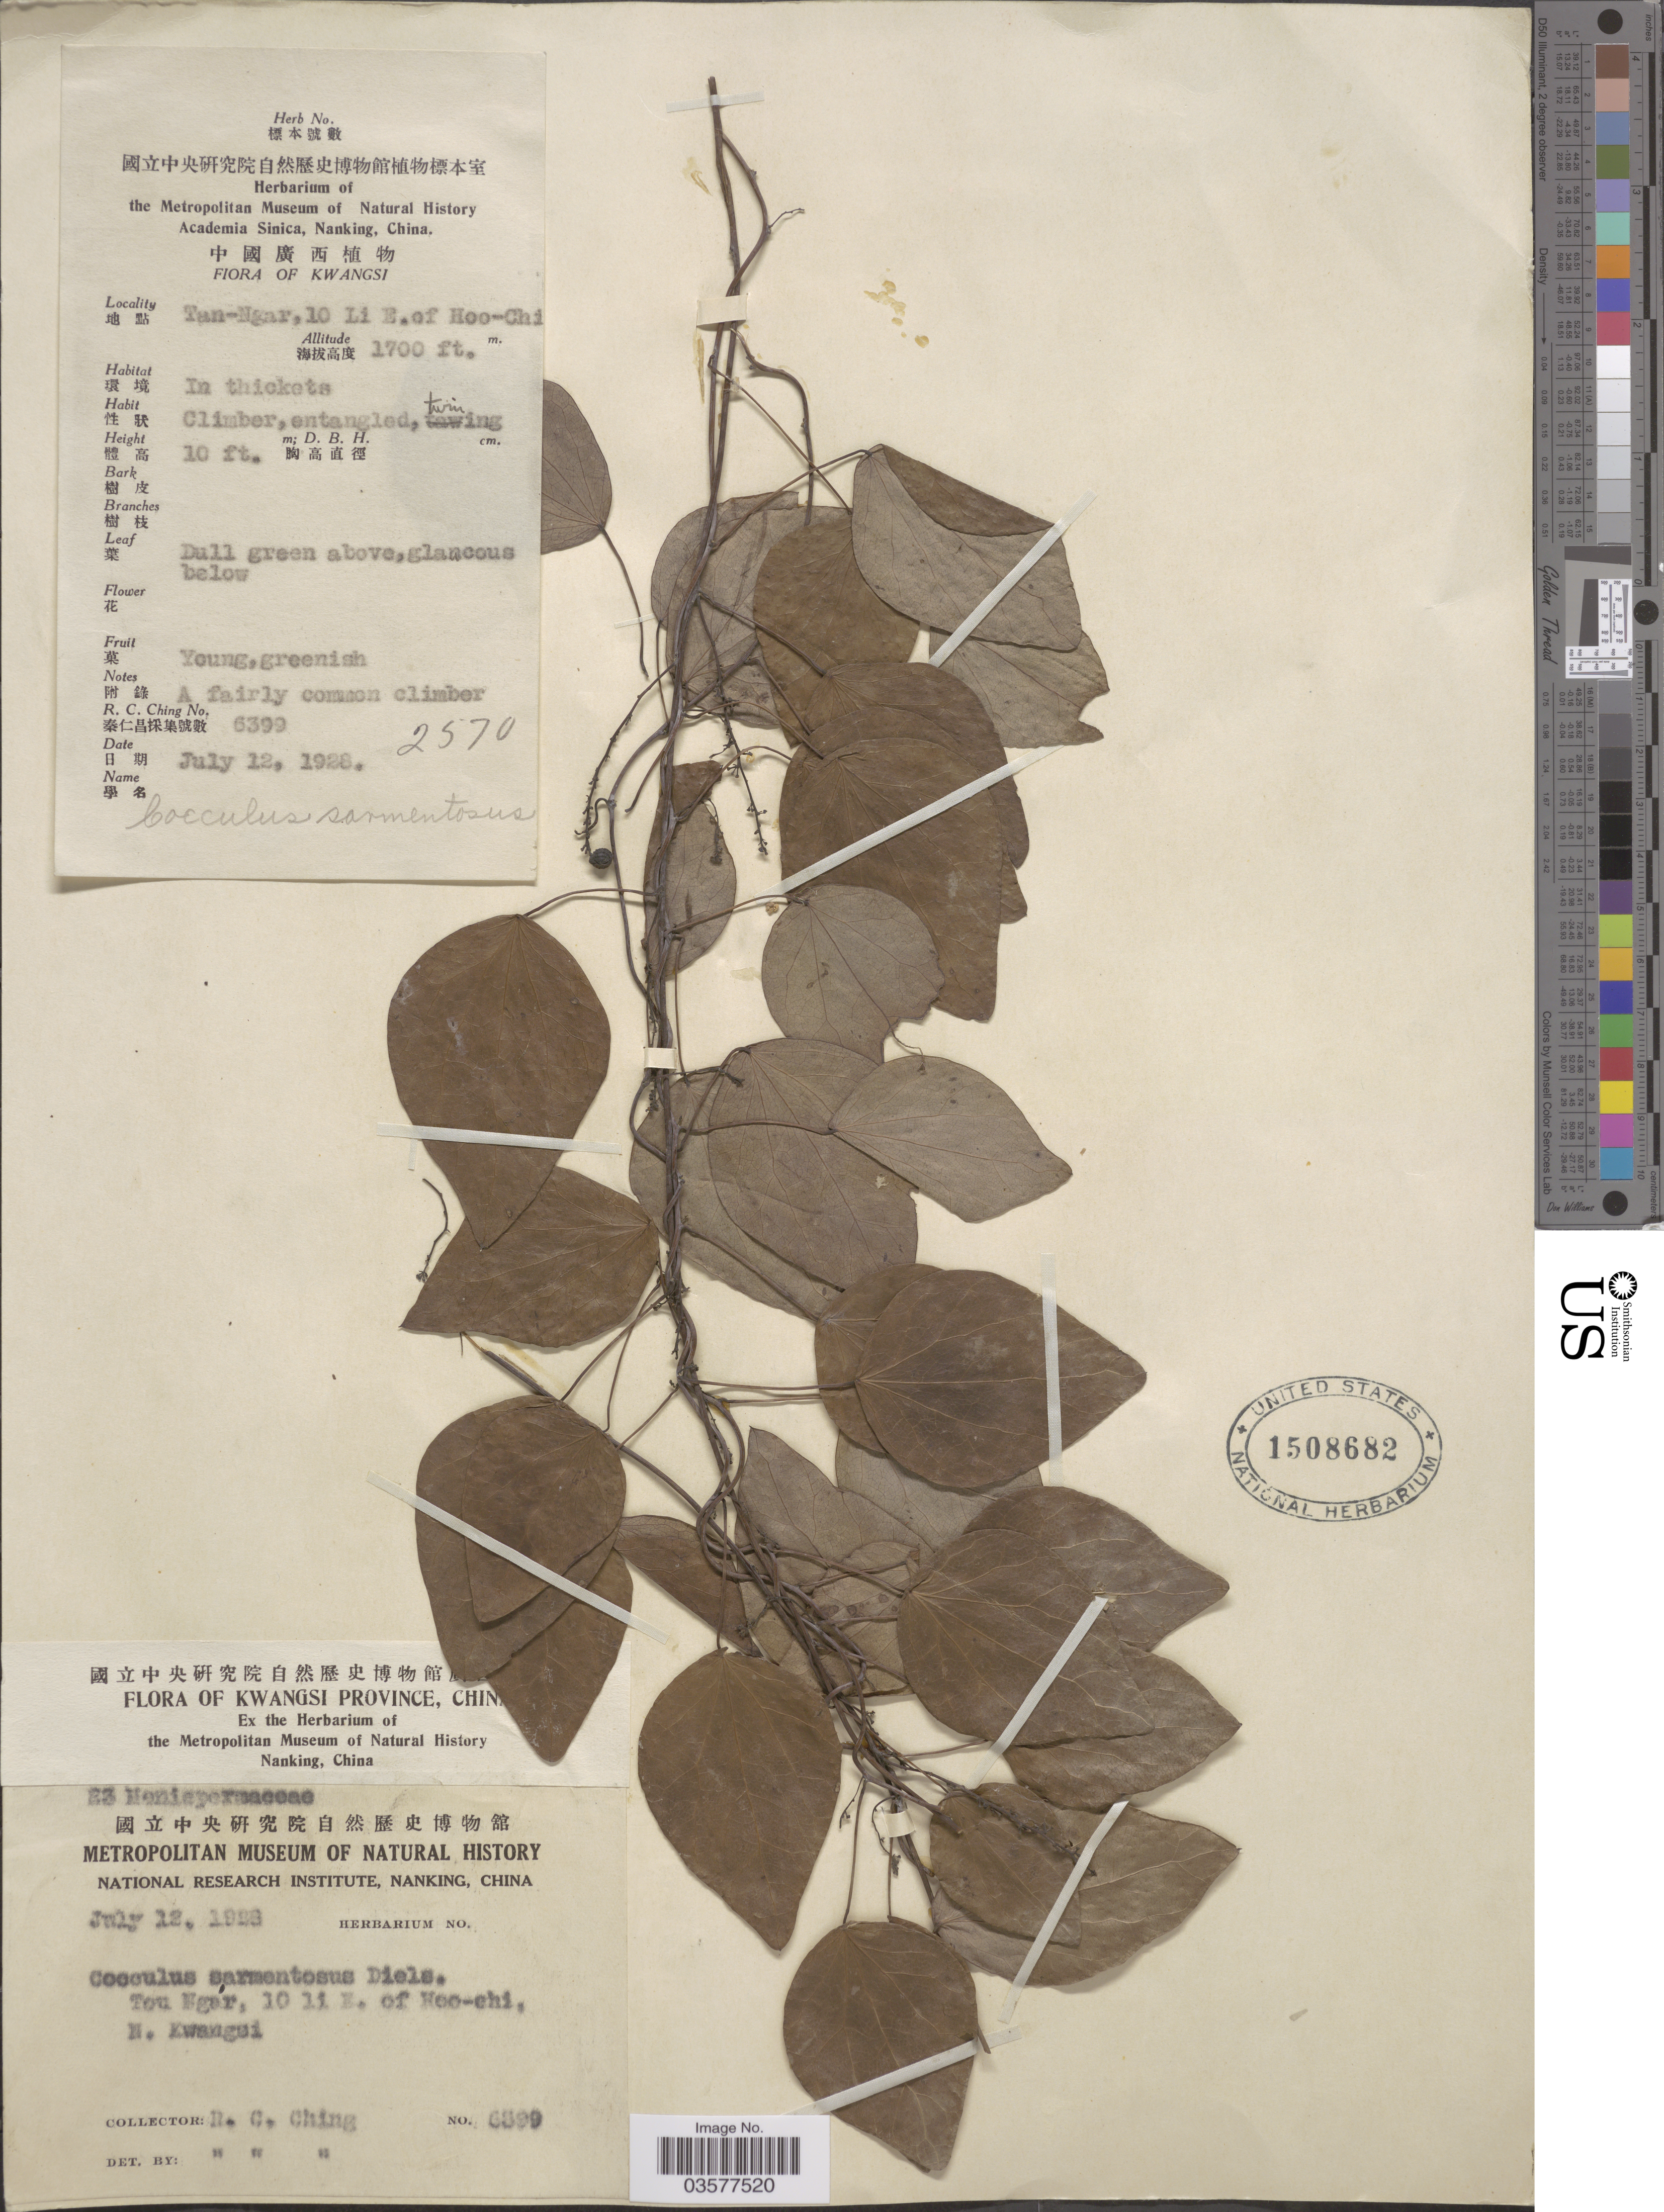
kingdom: Plantae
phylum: Tracheophyta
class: Magnoliopsida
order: Ranunculales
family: Menispermaceae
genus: Cocculus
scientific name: Cocculus orbiculatus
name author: (L.) DC.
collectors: R. C. Ching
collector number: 6399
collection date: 1928-07-12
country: China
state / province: Guangxi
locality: Kwangsi Province. Tan-Ngar, 10 Li E. of Hoo-chi, N. Kwangsi.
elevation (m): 518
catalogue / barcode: US 1508682